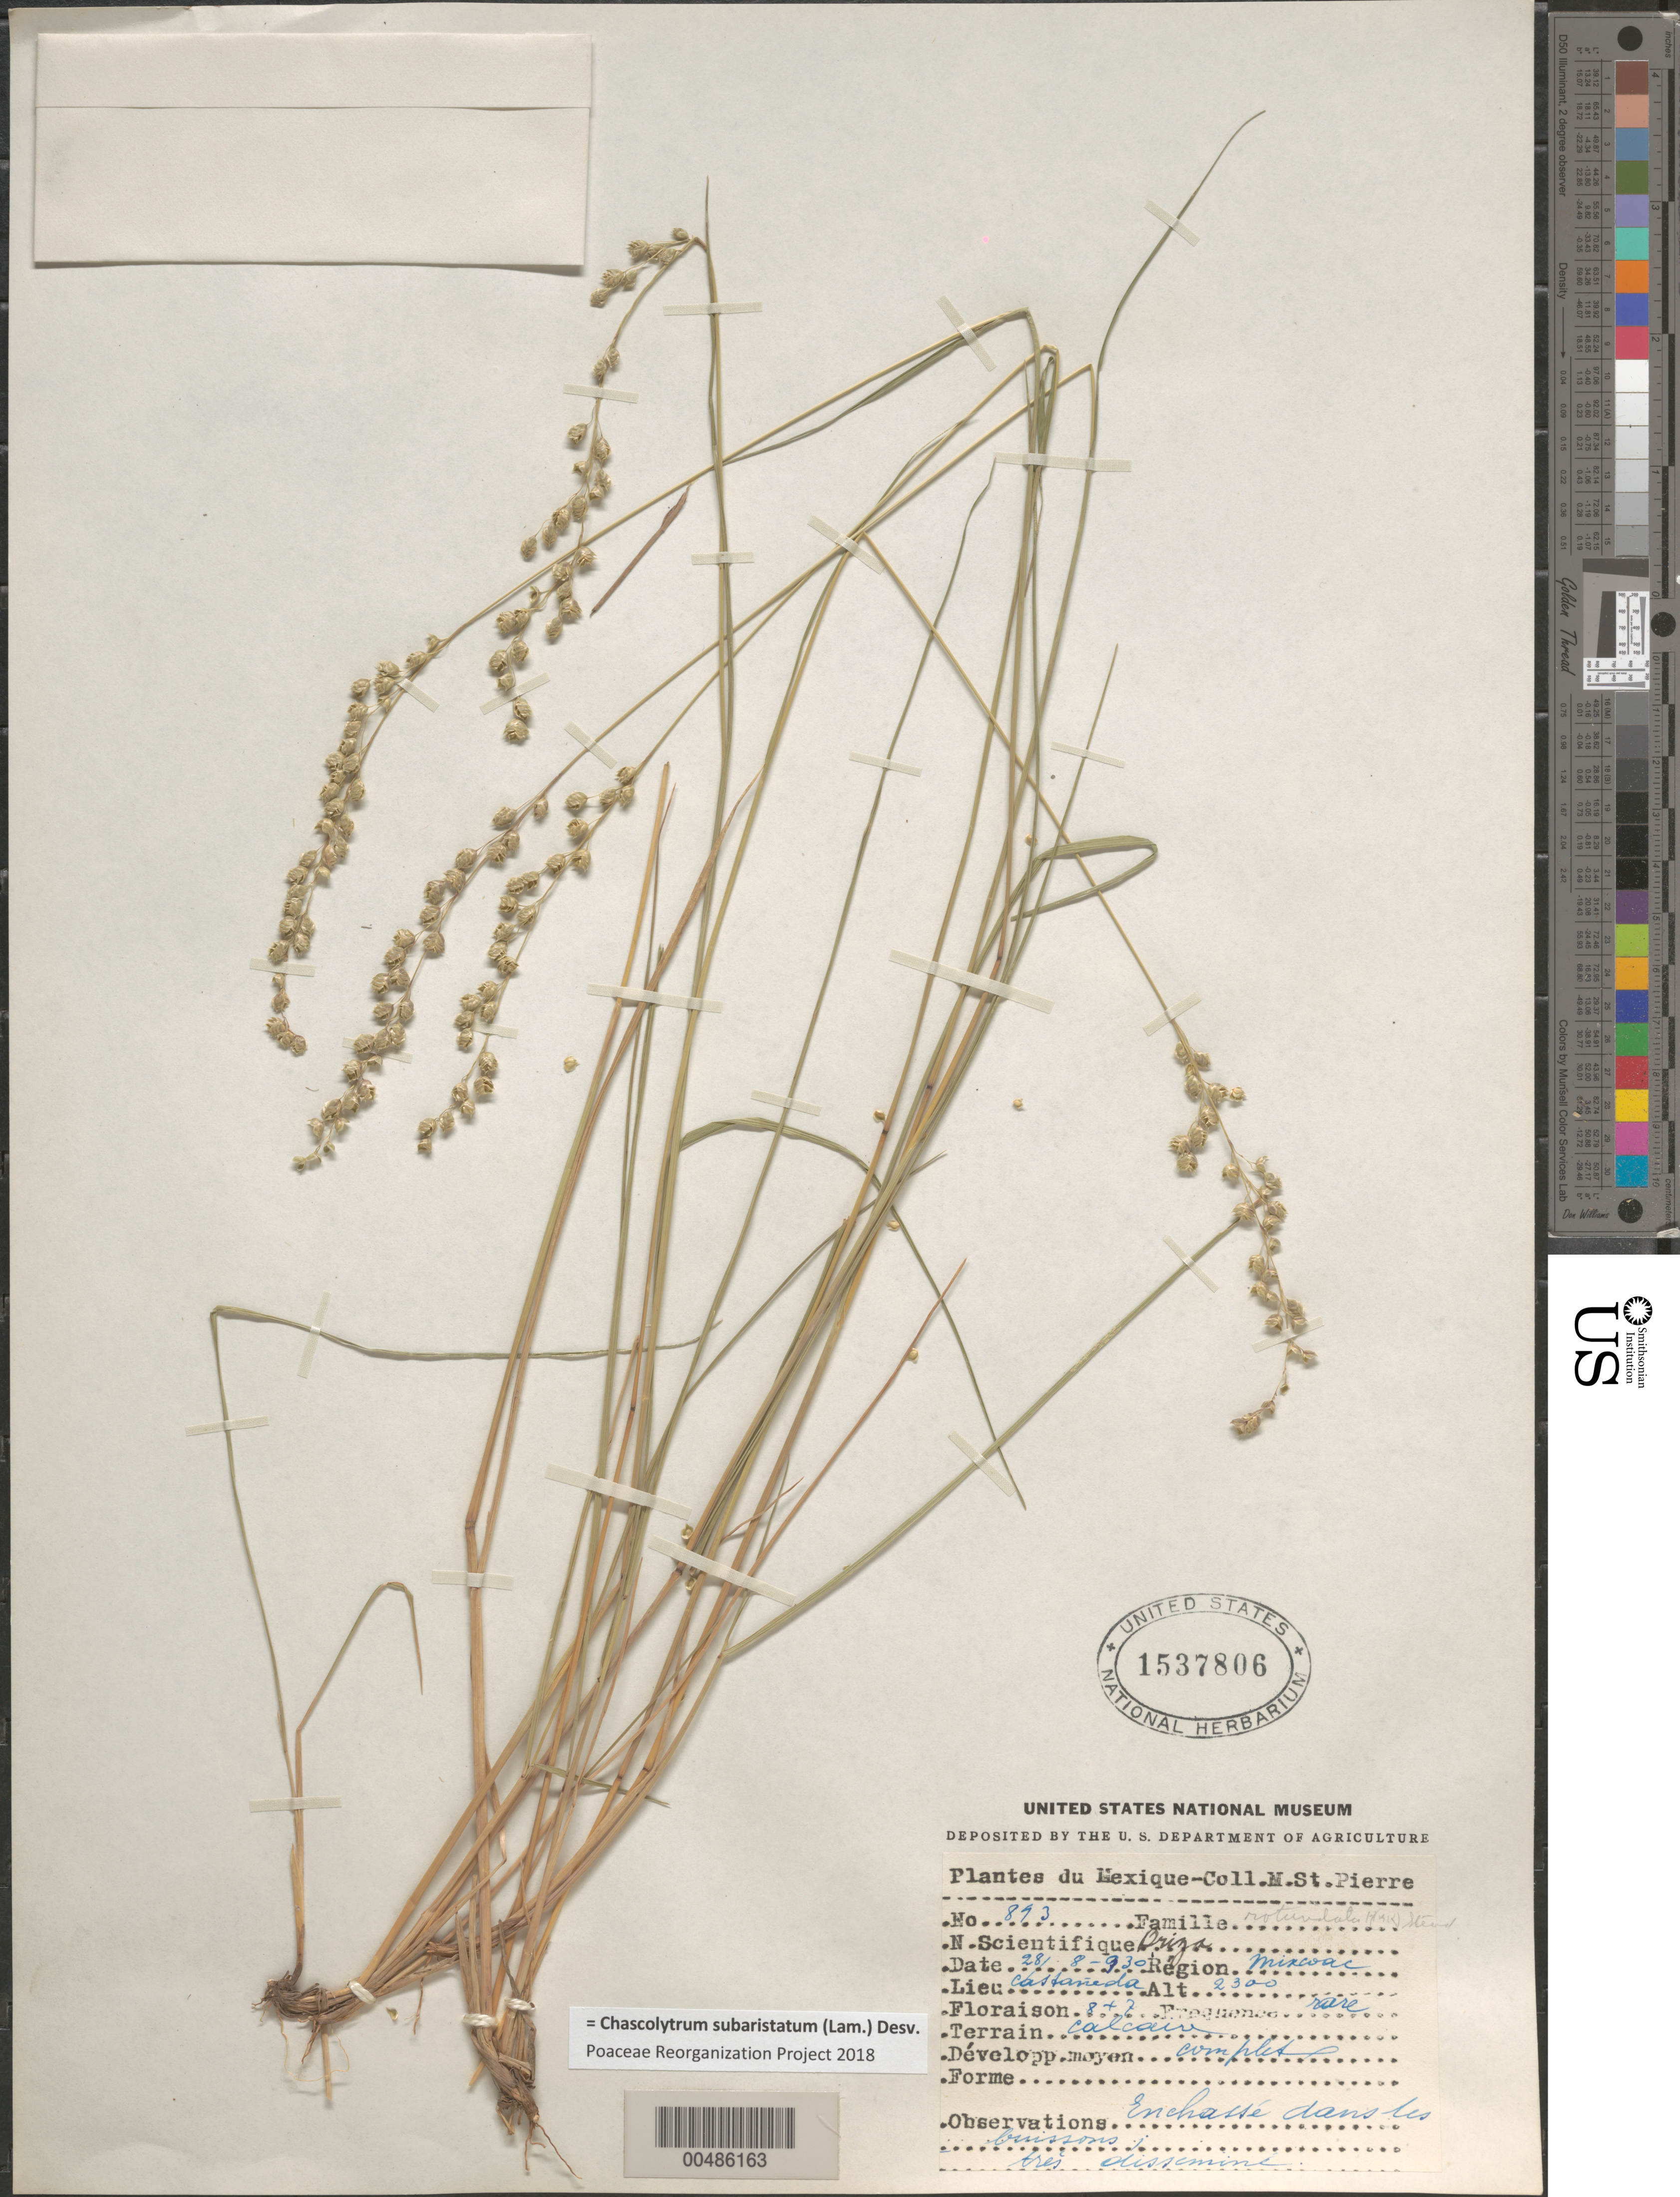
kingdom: Plantae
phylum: Tracheophyta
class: Liliopsida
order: Poales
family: Poaceae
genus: Chascolytrum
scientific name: Chascolytrum subaristatum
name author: (Lam.) Desv.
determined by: Poaceae Reorganization Project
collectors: M. Saint-Pierre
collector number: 893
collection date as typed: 28 Aug 1930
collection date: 1930-08-28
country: Mexico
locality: Mixcoac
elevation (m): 2300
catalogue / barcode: US 1537806